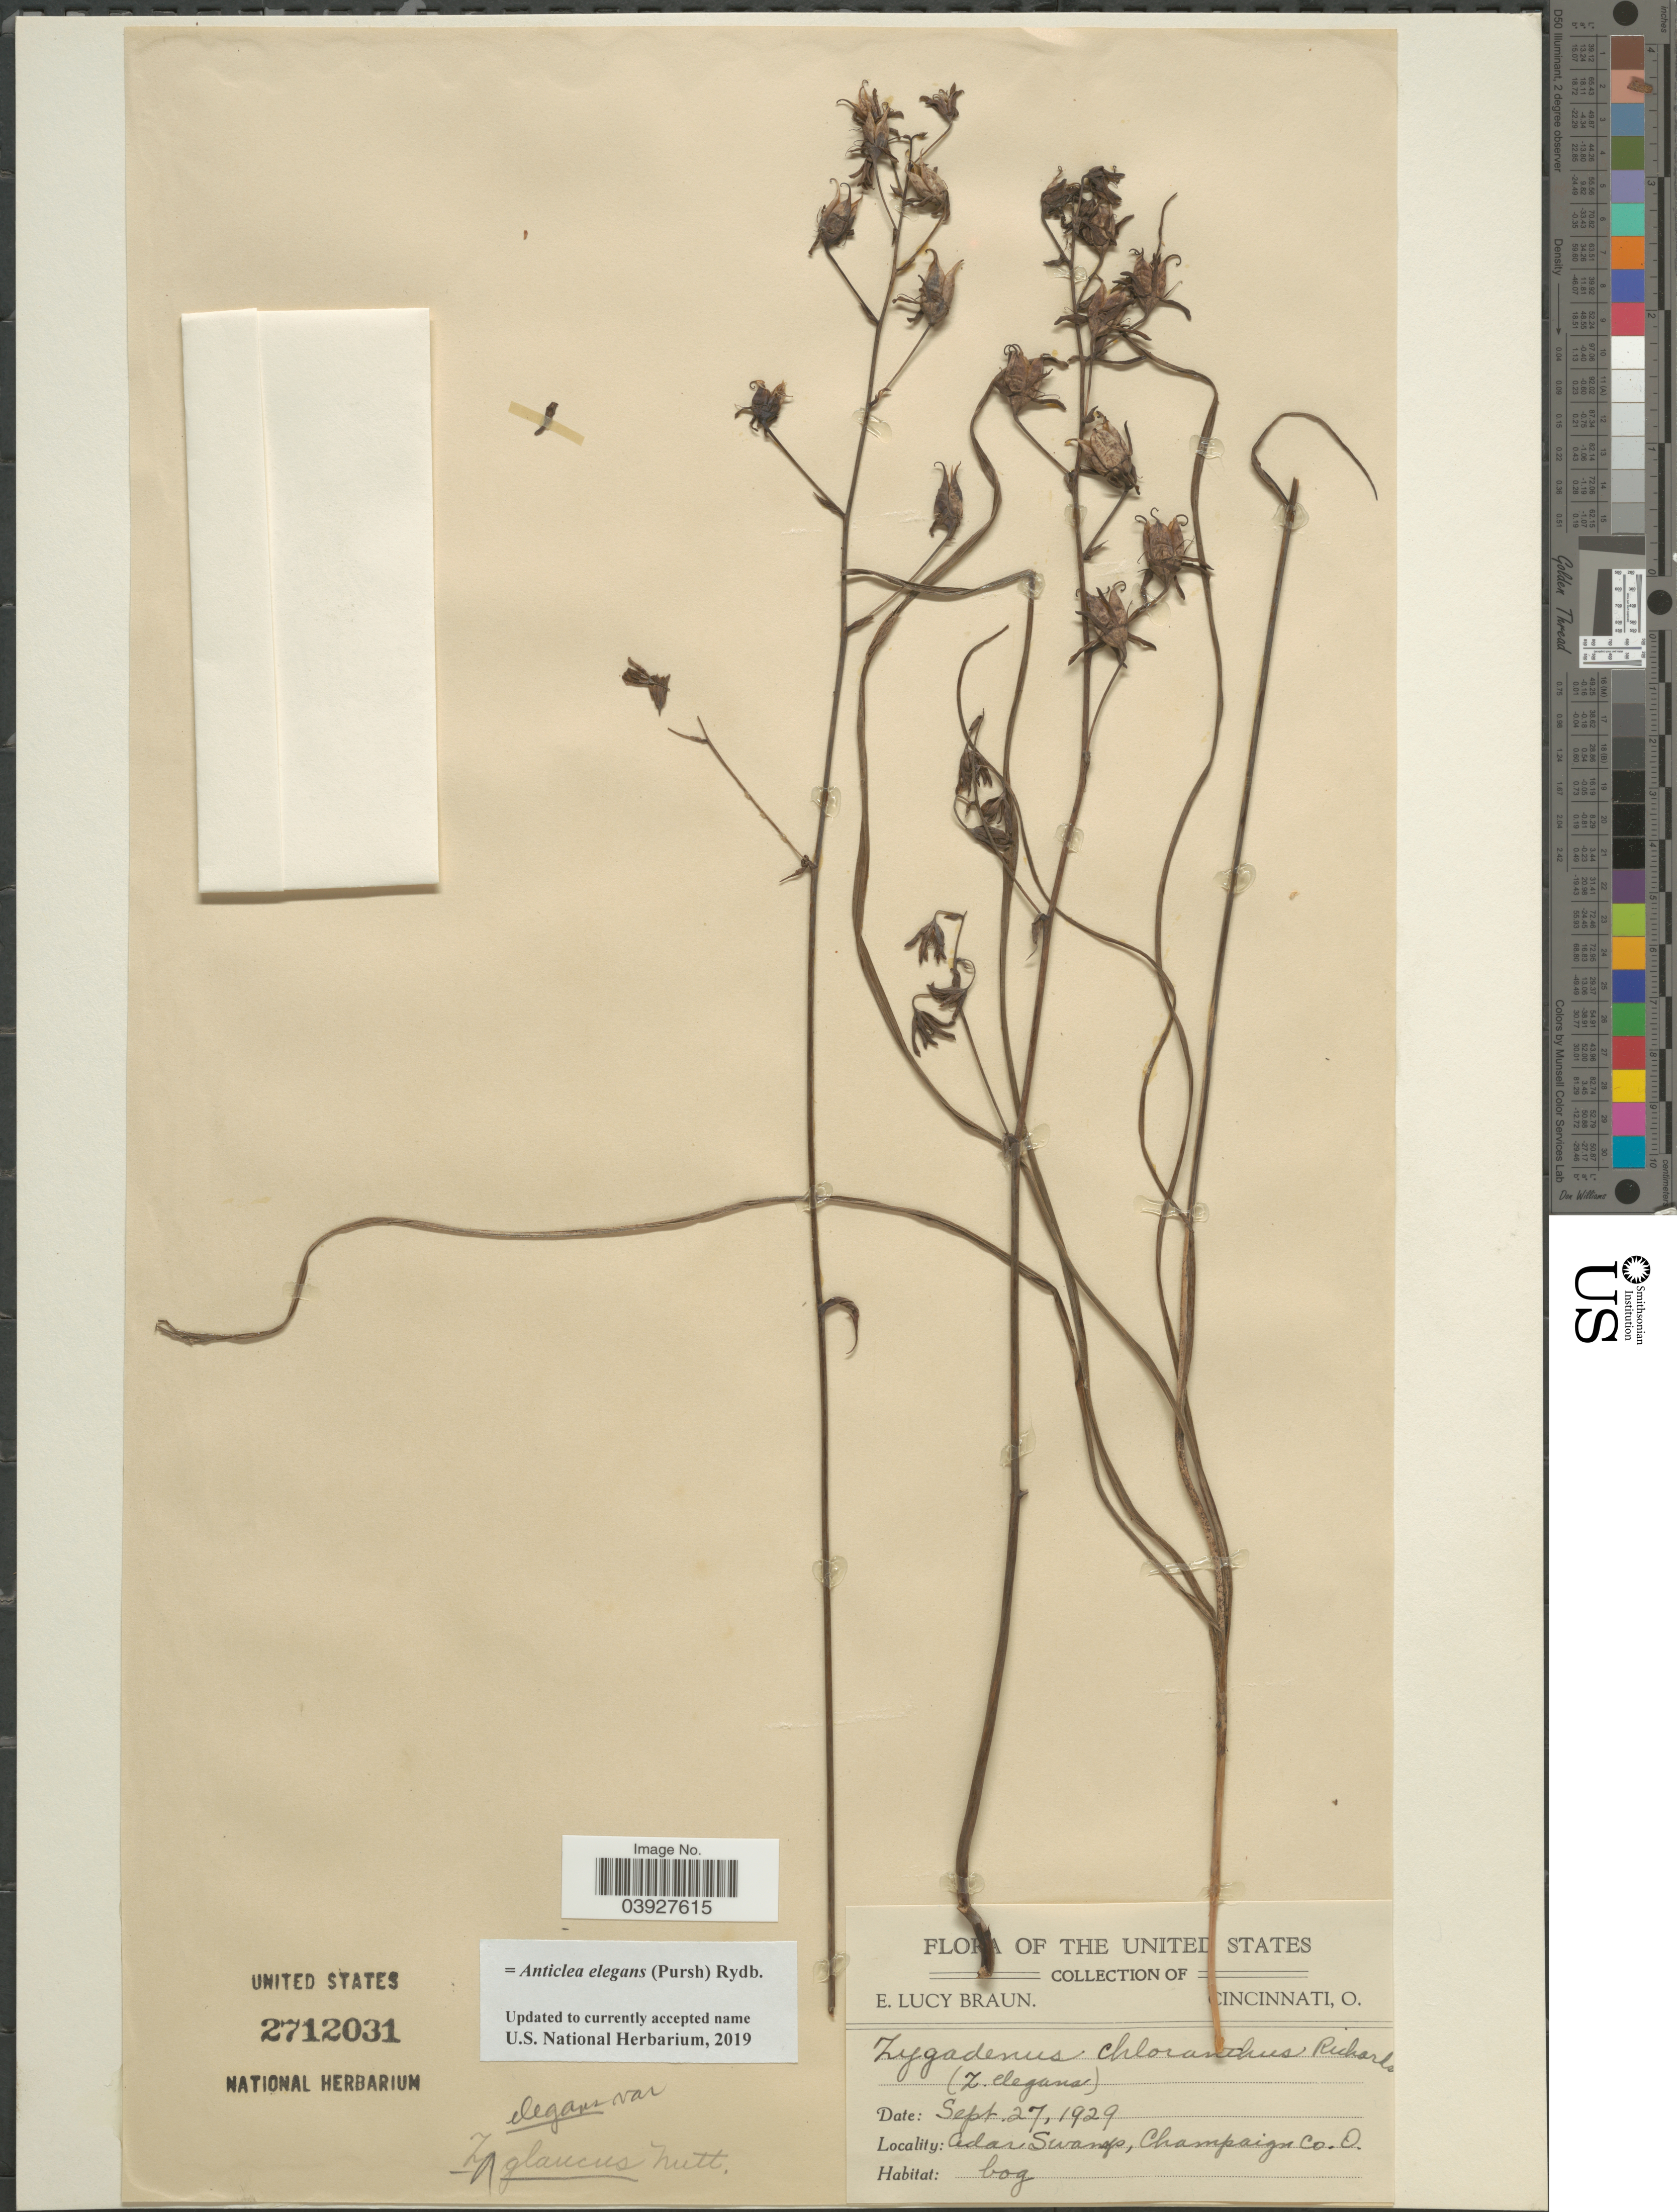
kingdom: Plantae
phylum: Tracheophyta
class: Liliopsida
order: Liliales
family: Melanthiaceae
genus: Anticlea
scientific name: Anticlea elegans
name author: (Pursh) Rydb.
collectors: E. L. Braun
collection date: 1929-09-27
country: United States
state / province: Ohio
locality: Cedar Swamp, Champaign Co.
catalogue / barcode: US 2712031